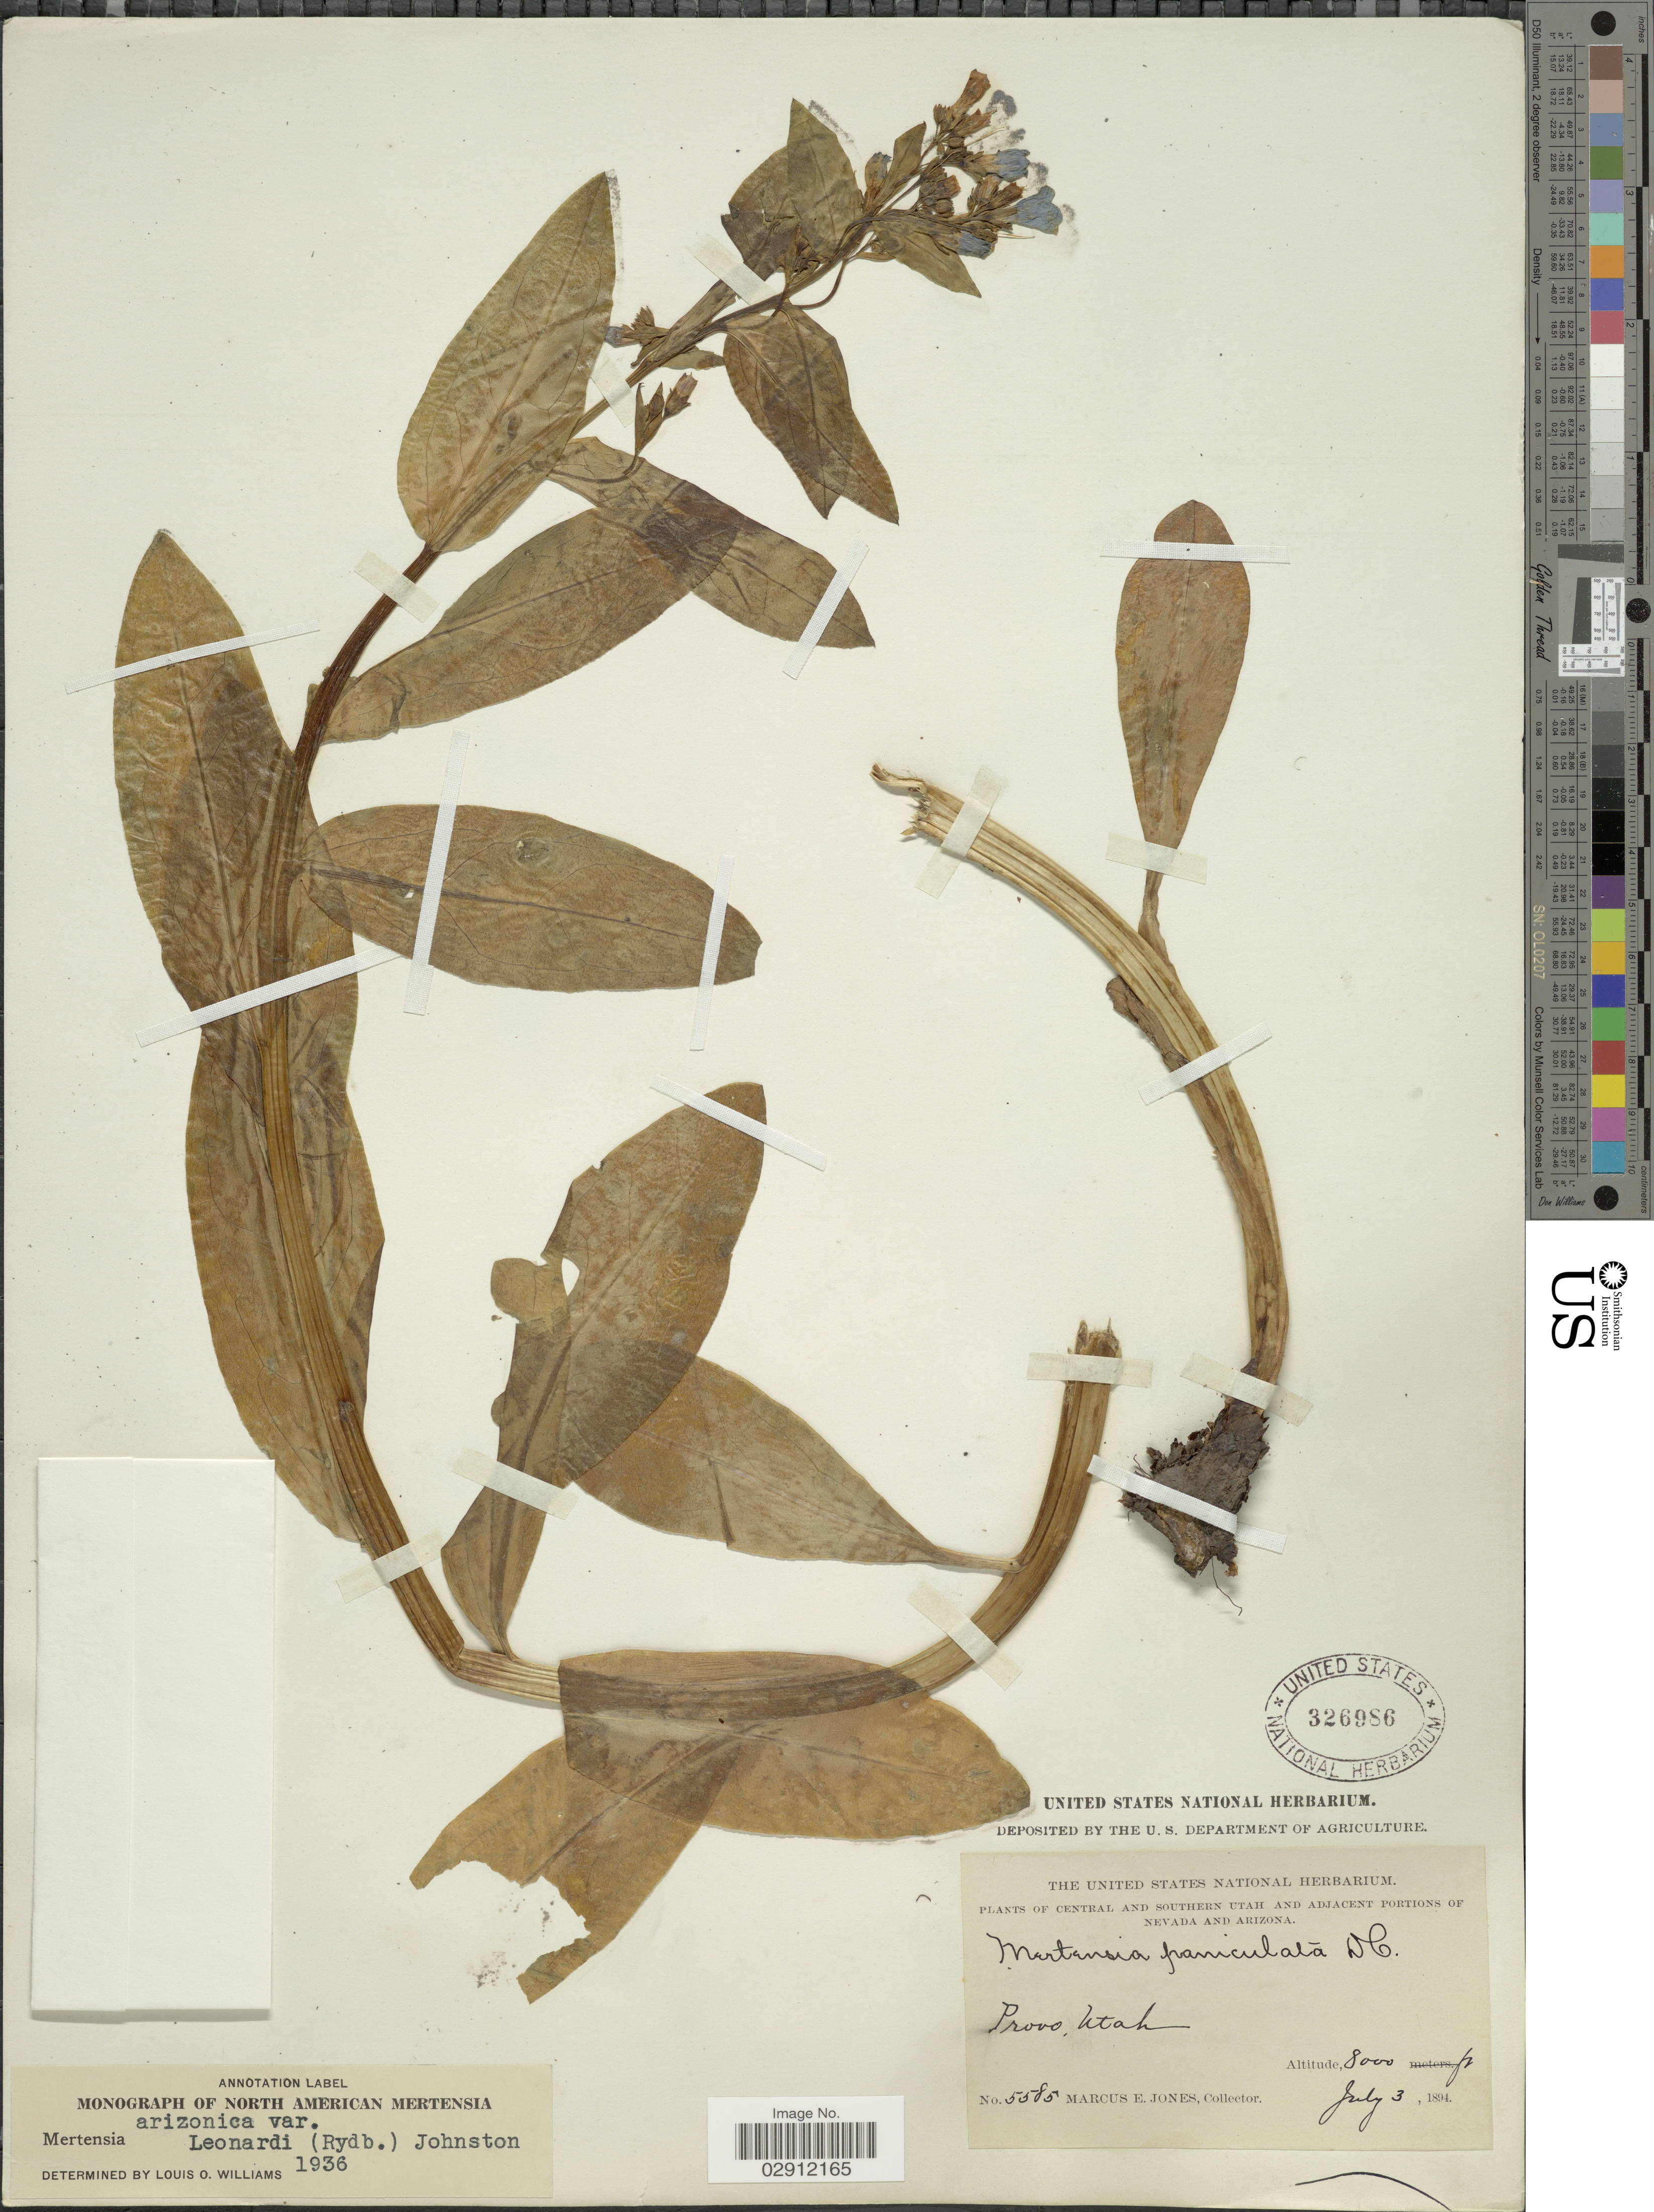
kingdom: Plantae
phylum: Tracheophyta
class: Magnoliopsida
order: Boraginales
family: Boraginaceae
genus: Mertensia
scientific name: Mertensia arizonica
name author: Greene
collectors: M. E. Jones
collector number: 5585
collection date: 1894-07-03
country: United States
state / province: Utah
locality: Provo.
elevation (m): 2438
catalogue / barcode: US 326986